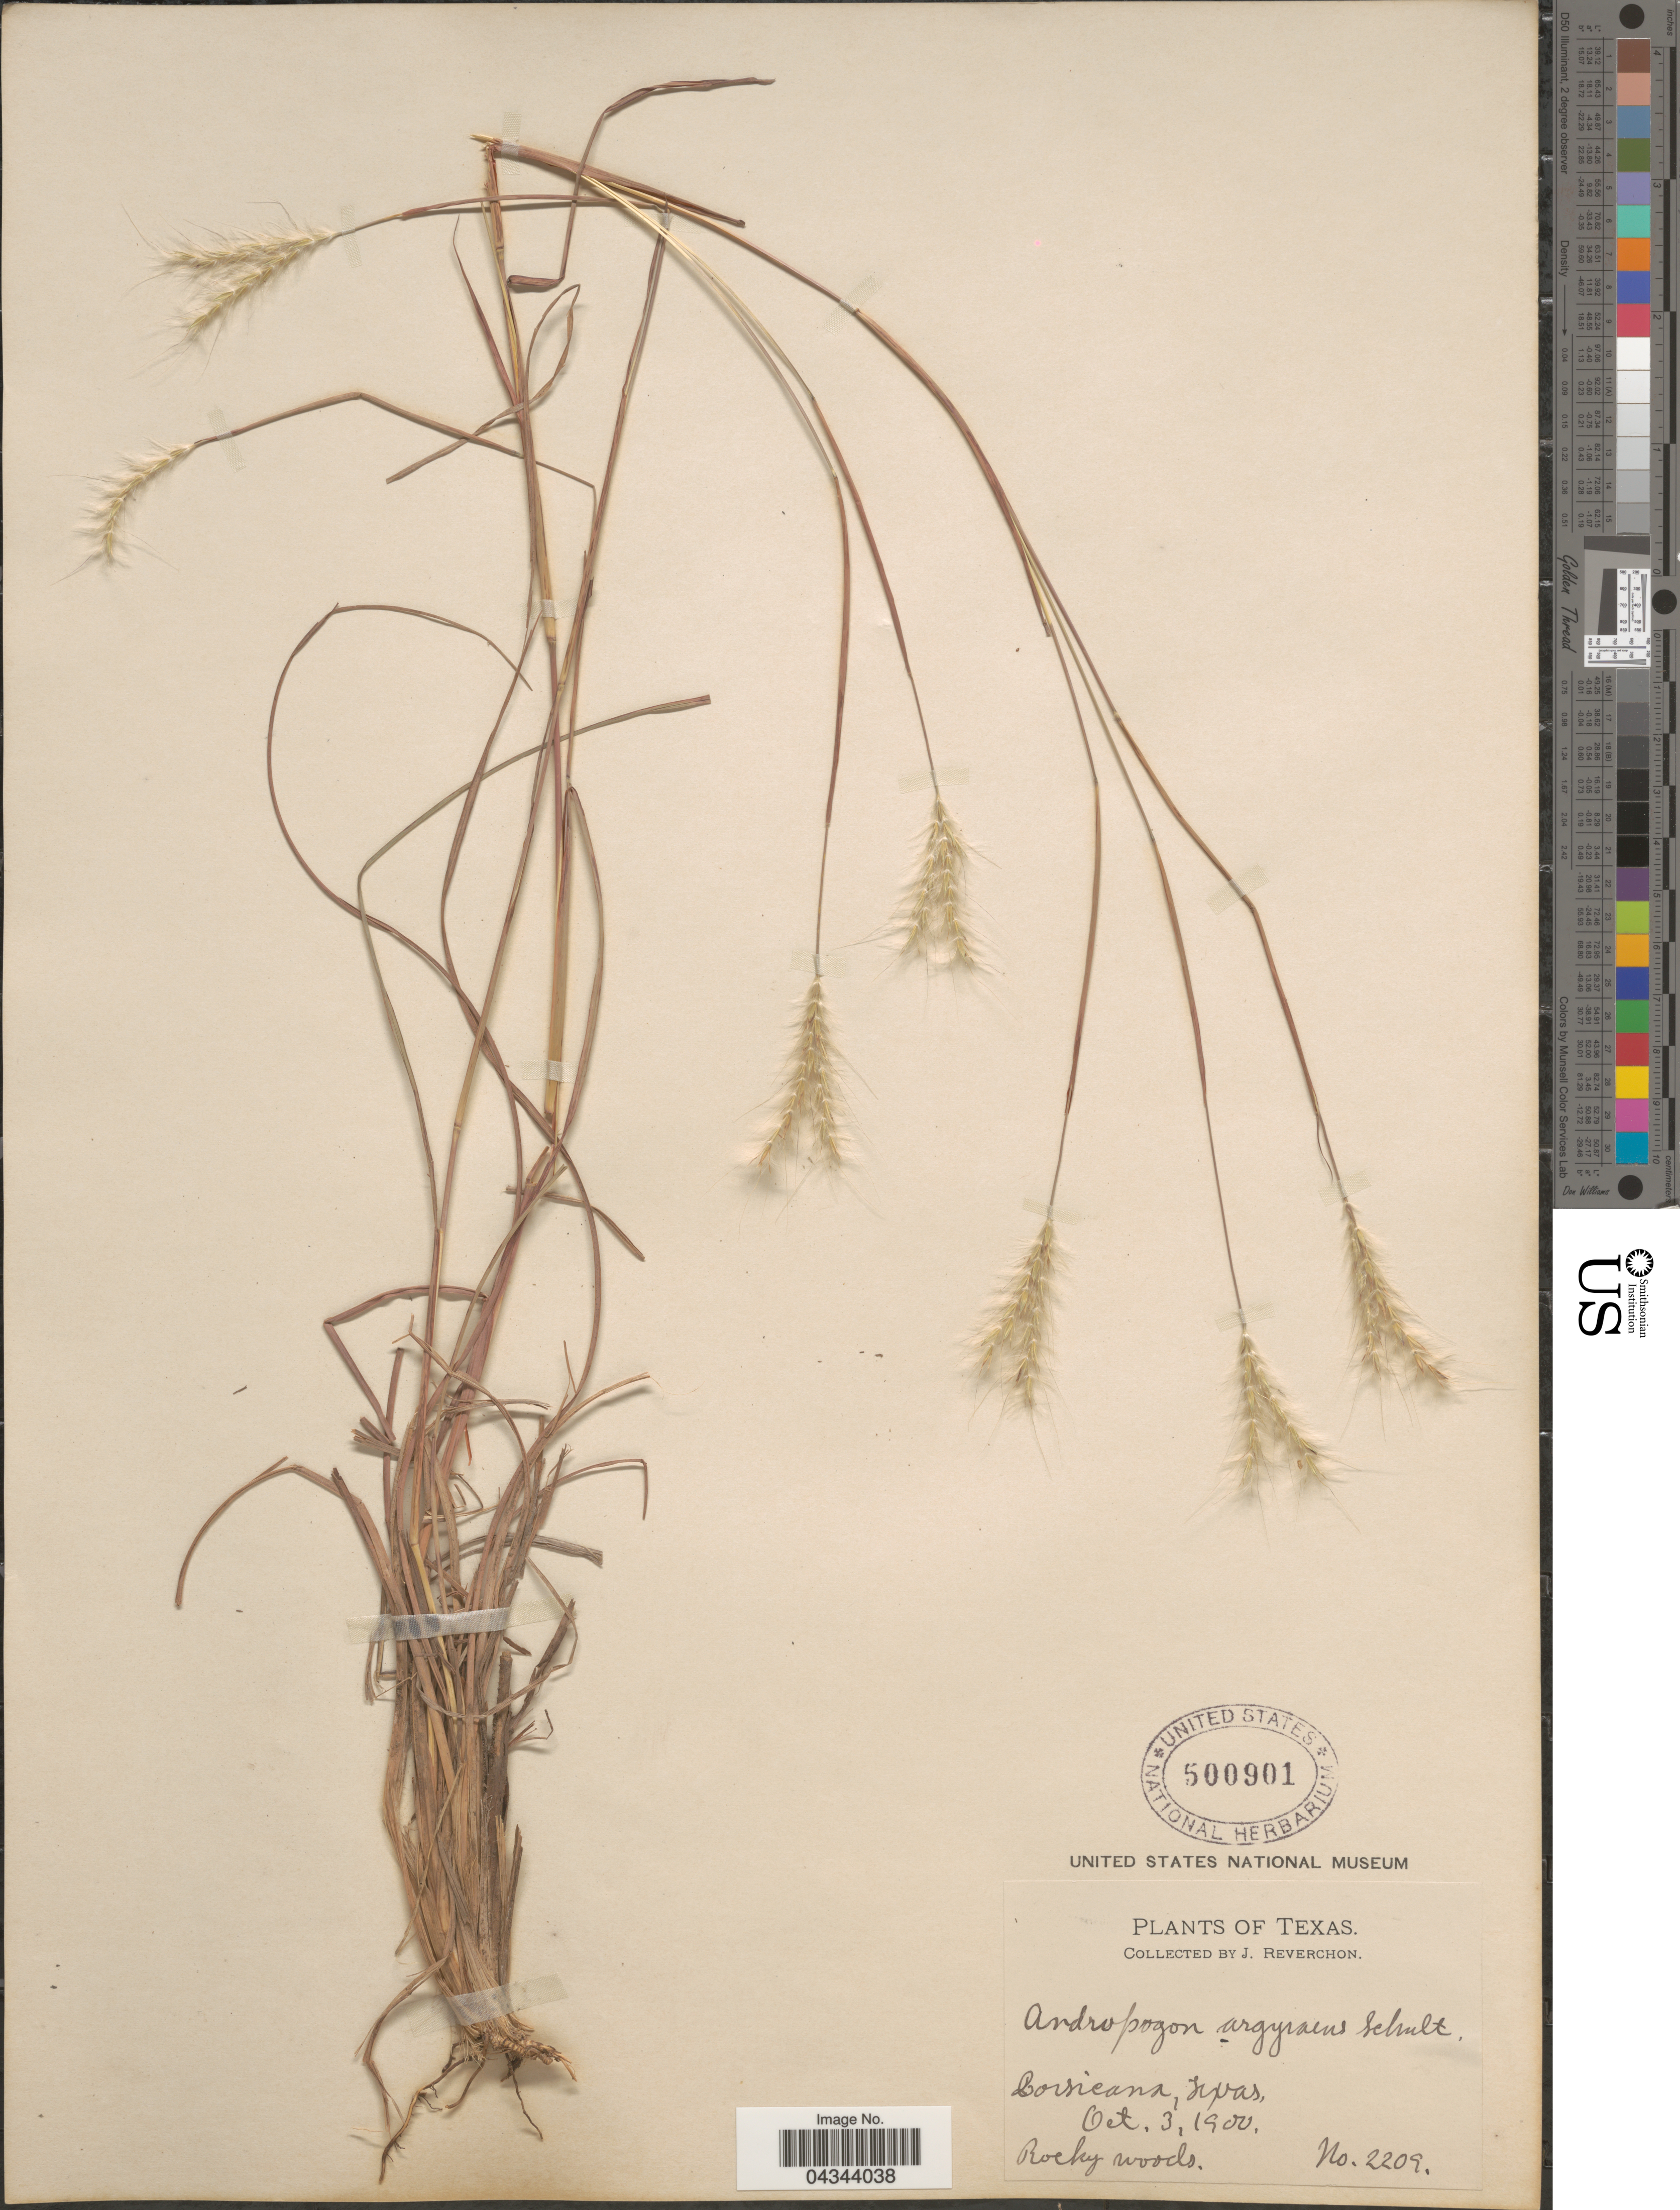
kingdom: Plantae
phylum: Tracheophyta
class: Liliopsida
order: Poales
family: Poaceae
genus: Andropogon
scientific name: Andropogon ternarius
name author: Michx.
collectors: J. Reverchon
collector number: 2209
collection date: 1900-10-03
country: United States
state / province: Texas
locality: Corsicana.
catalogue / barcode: US 500901